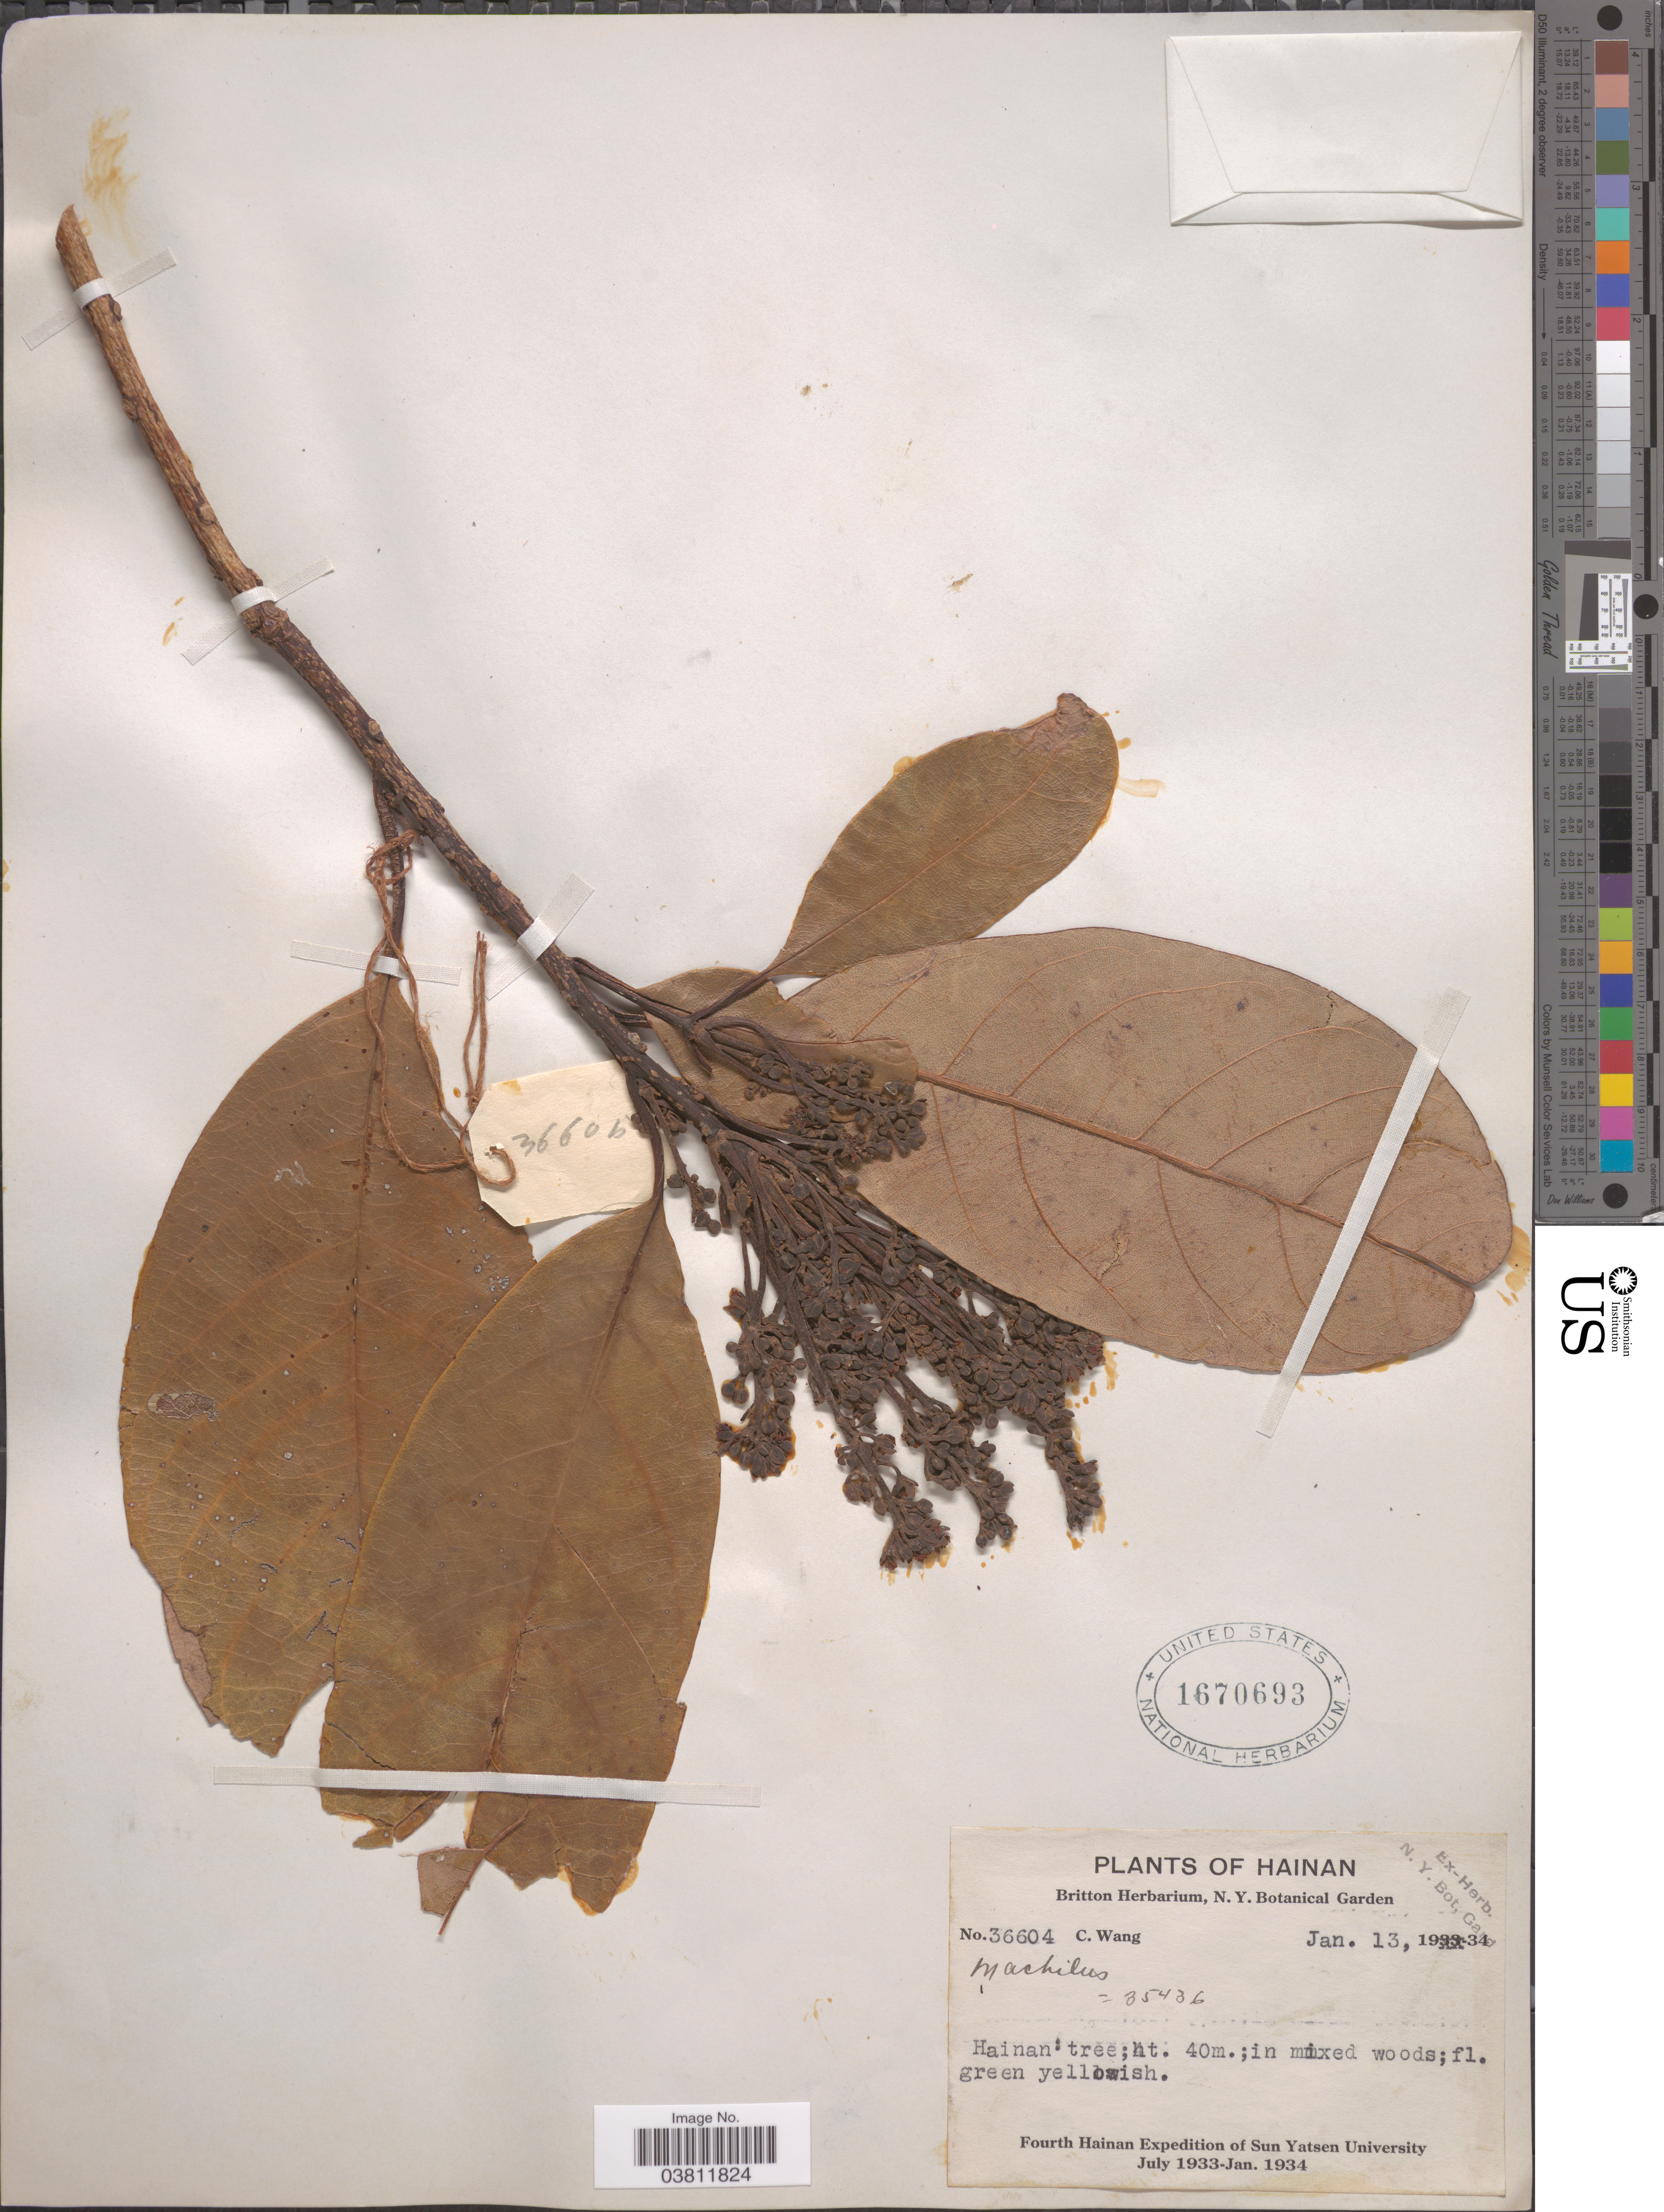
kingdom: Plantae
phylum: Tracheophyta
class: Magnoliopsida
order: Laurales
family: Lauraceae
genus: Machilus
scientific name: Machilus sp.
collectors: C. Wang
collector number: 36604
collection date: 1934-01-13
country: China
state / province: Hainan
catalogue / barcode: US 1670693